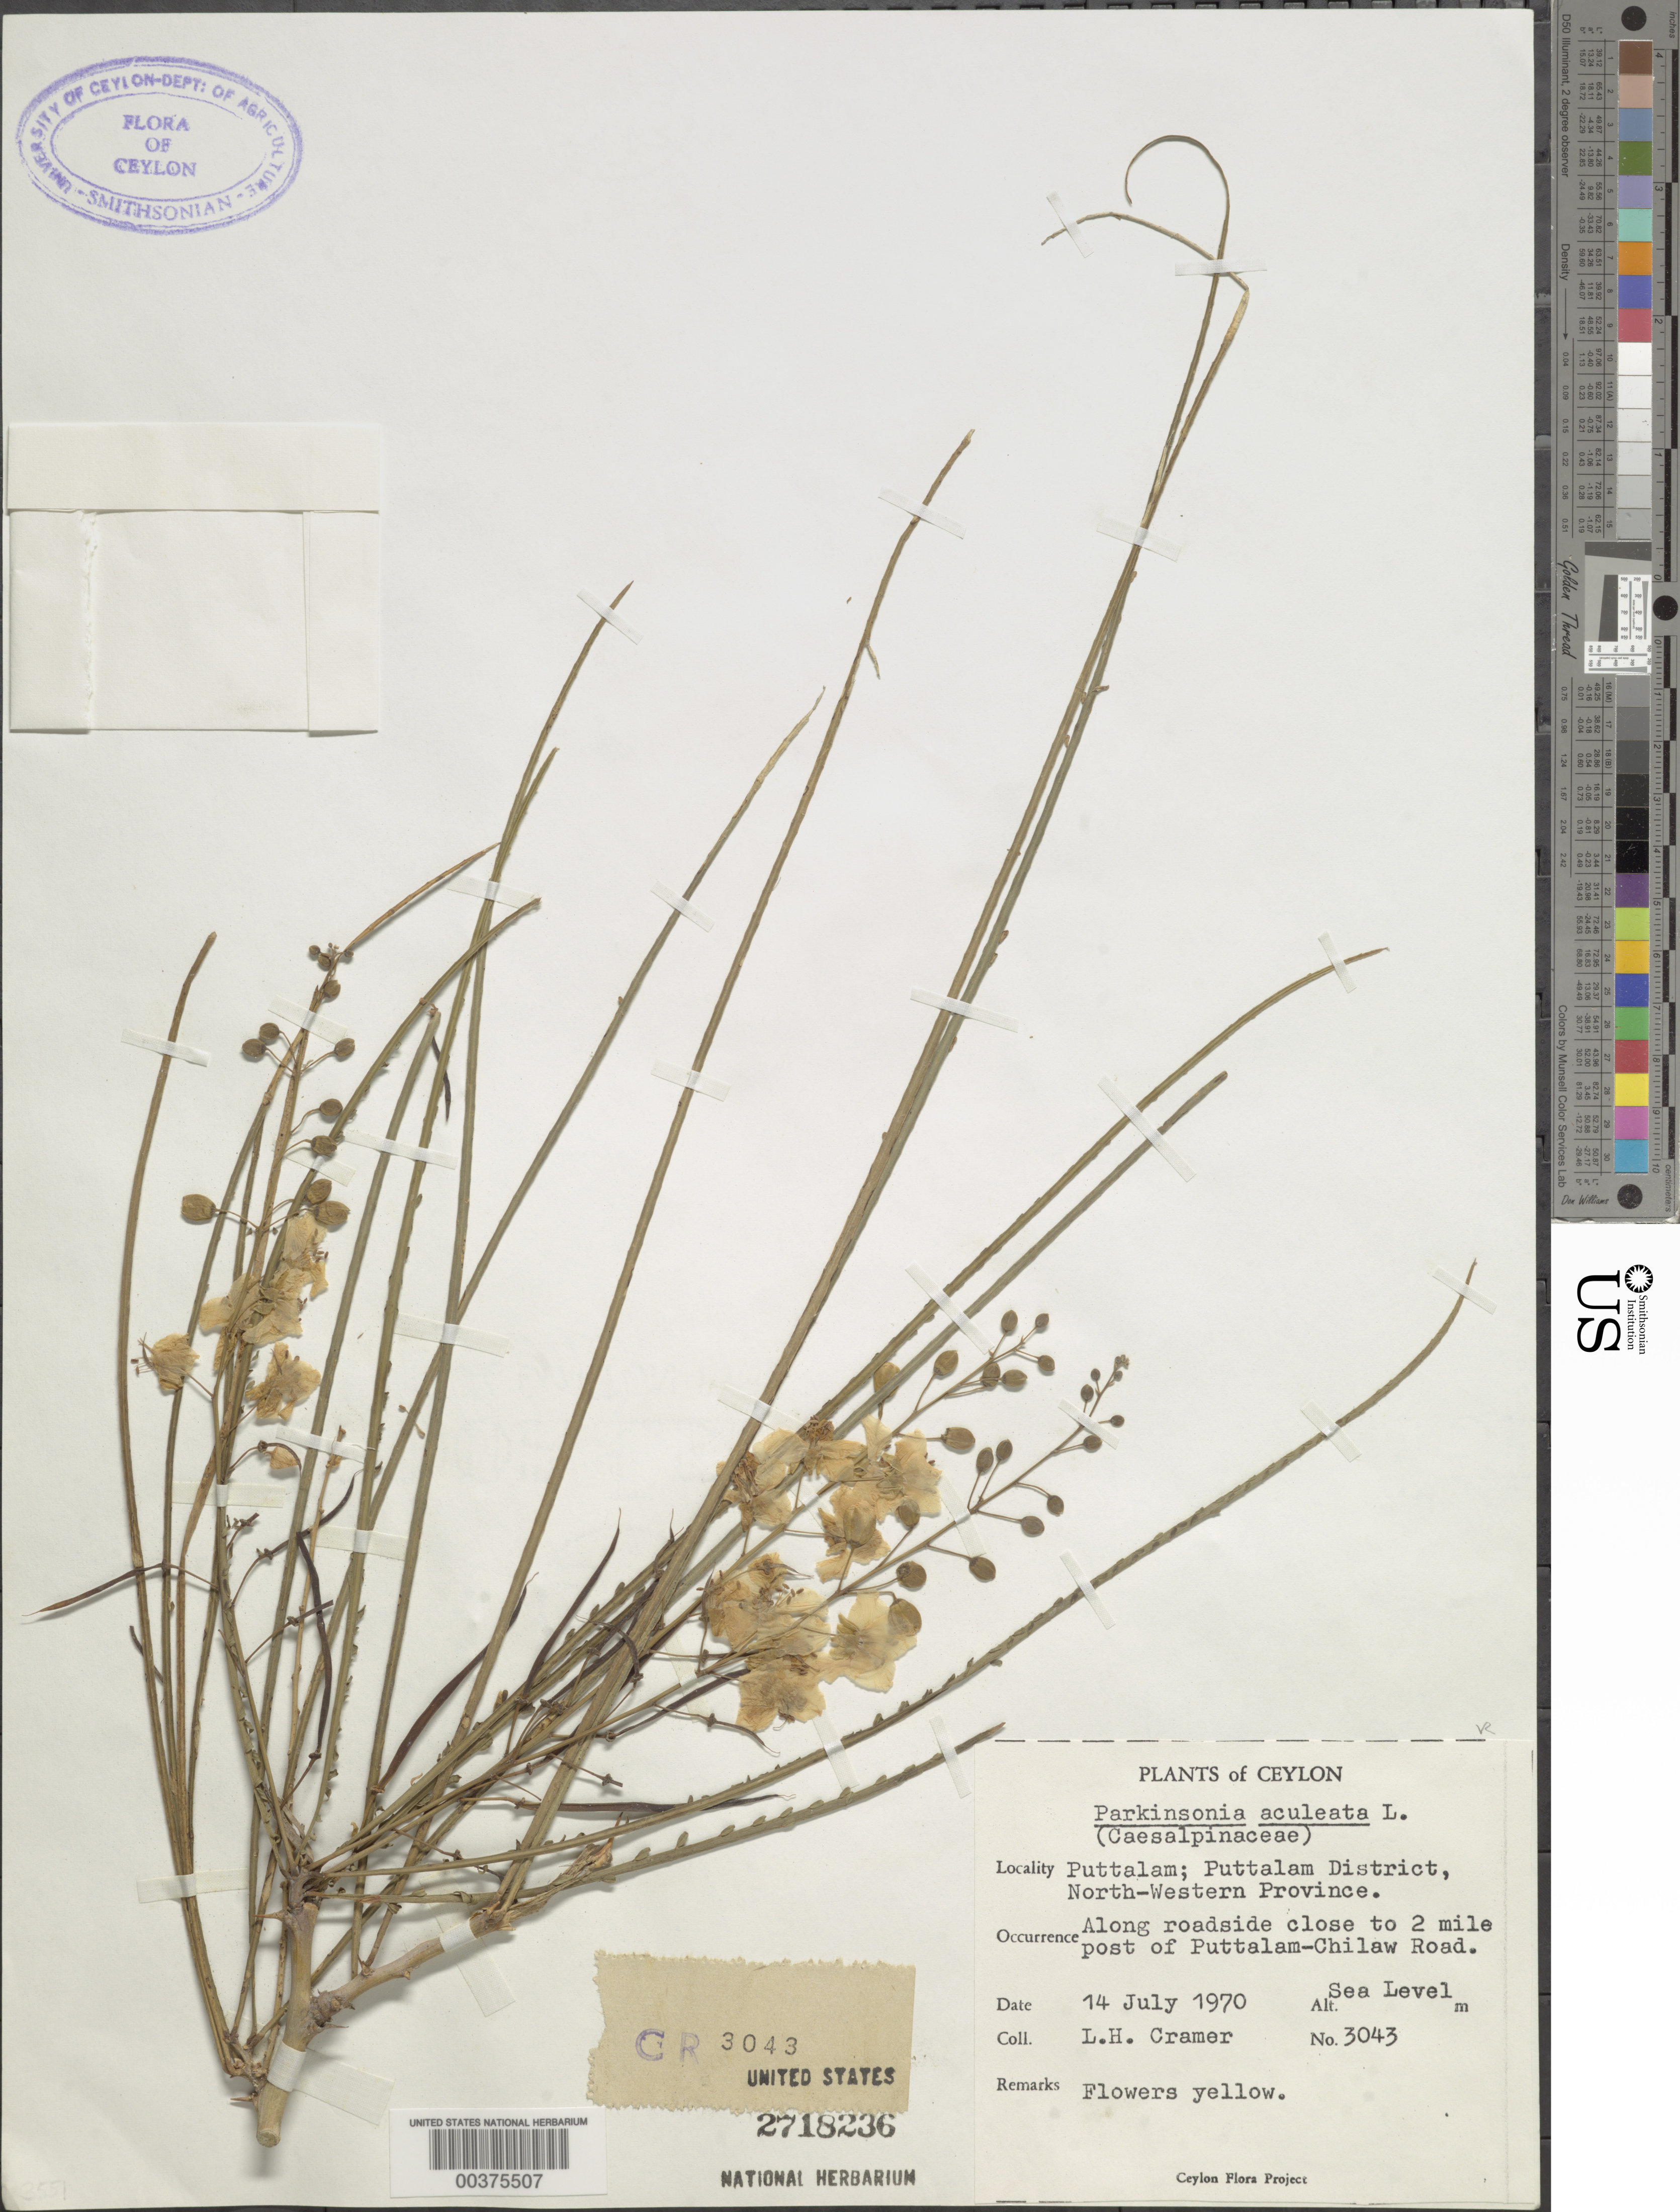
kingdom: Plantae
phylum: Tracheophyta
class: Magnoliopsida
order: Fabales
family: Fabaceae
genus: Parkinsonia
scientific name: Parkinsonia aculeata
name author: L.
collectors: L. H. Cramer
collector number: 3043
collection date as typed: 14 Jul 1970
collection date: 1970-07-14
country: Sri Lanka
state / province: North Western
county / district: Puttalam Dist.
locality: Puttalam, along roadside close to 2 mi post of puttalam-chiaw road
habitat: Along roadside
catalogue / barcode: US 2718236